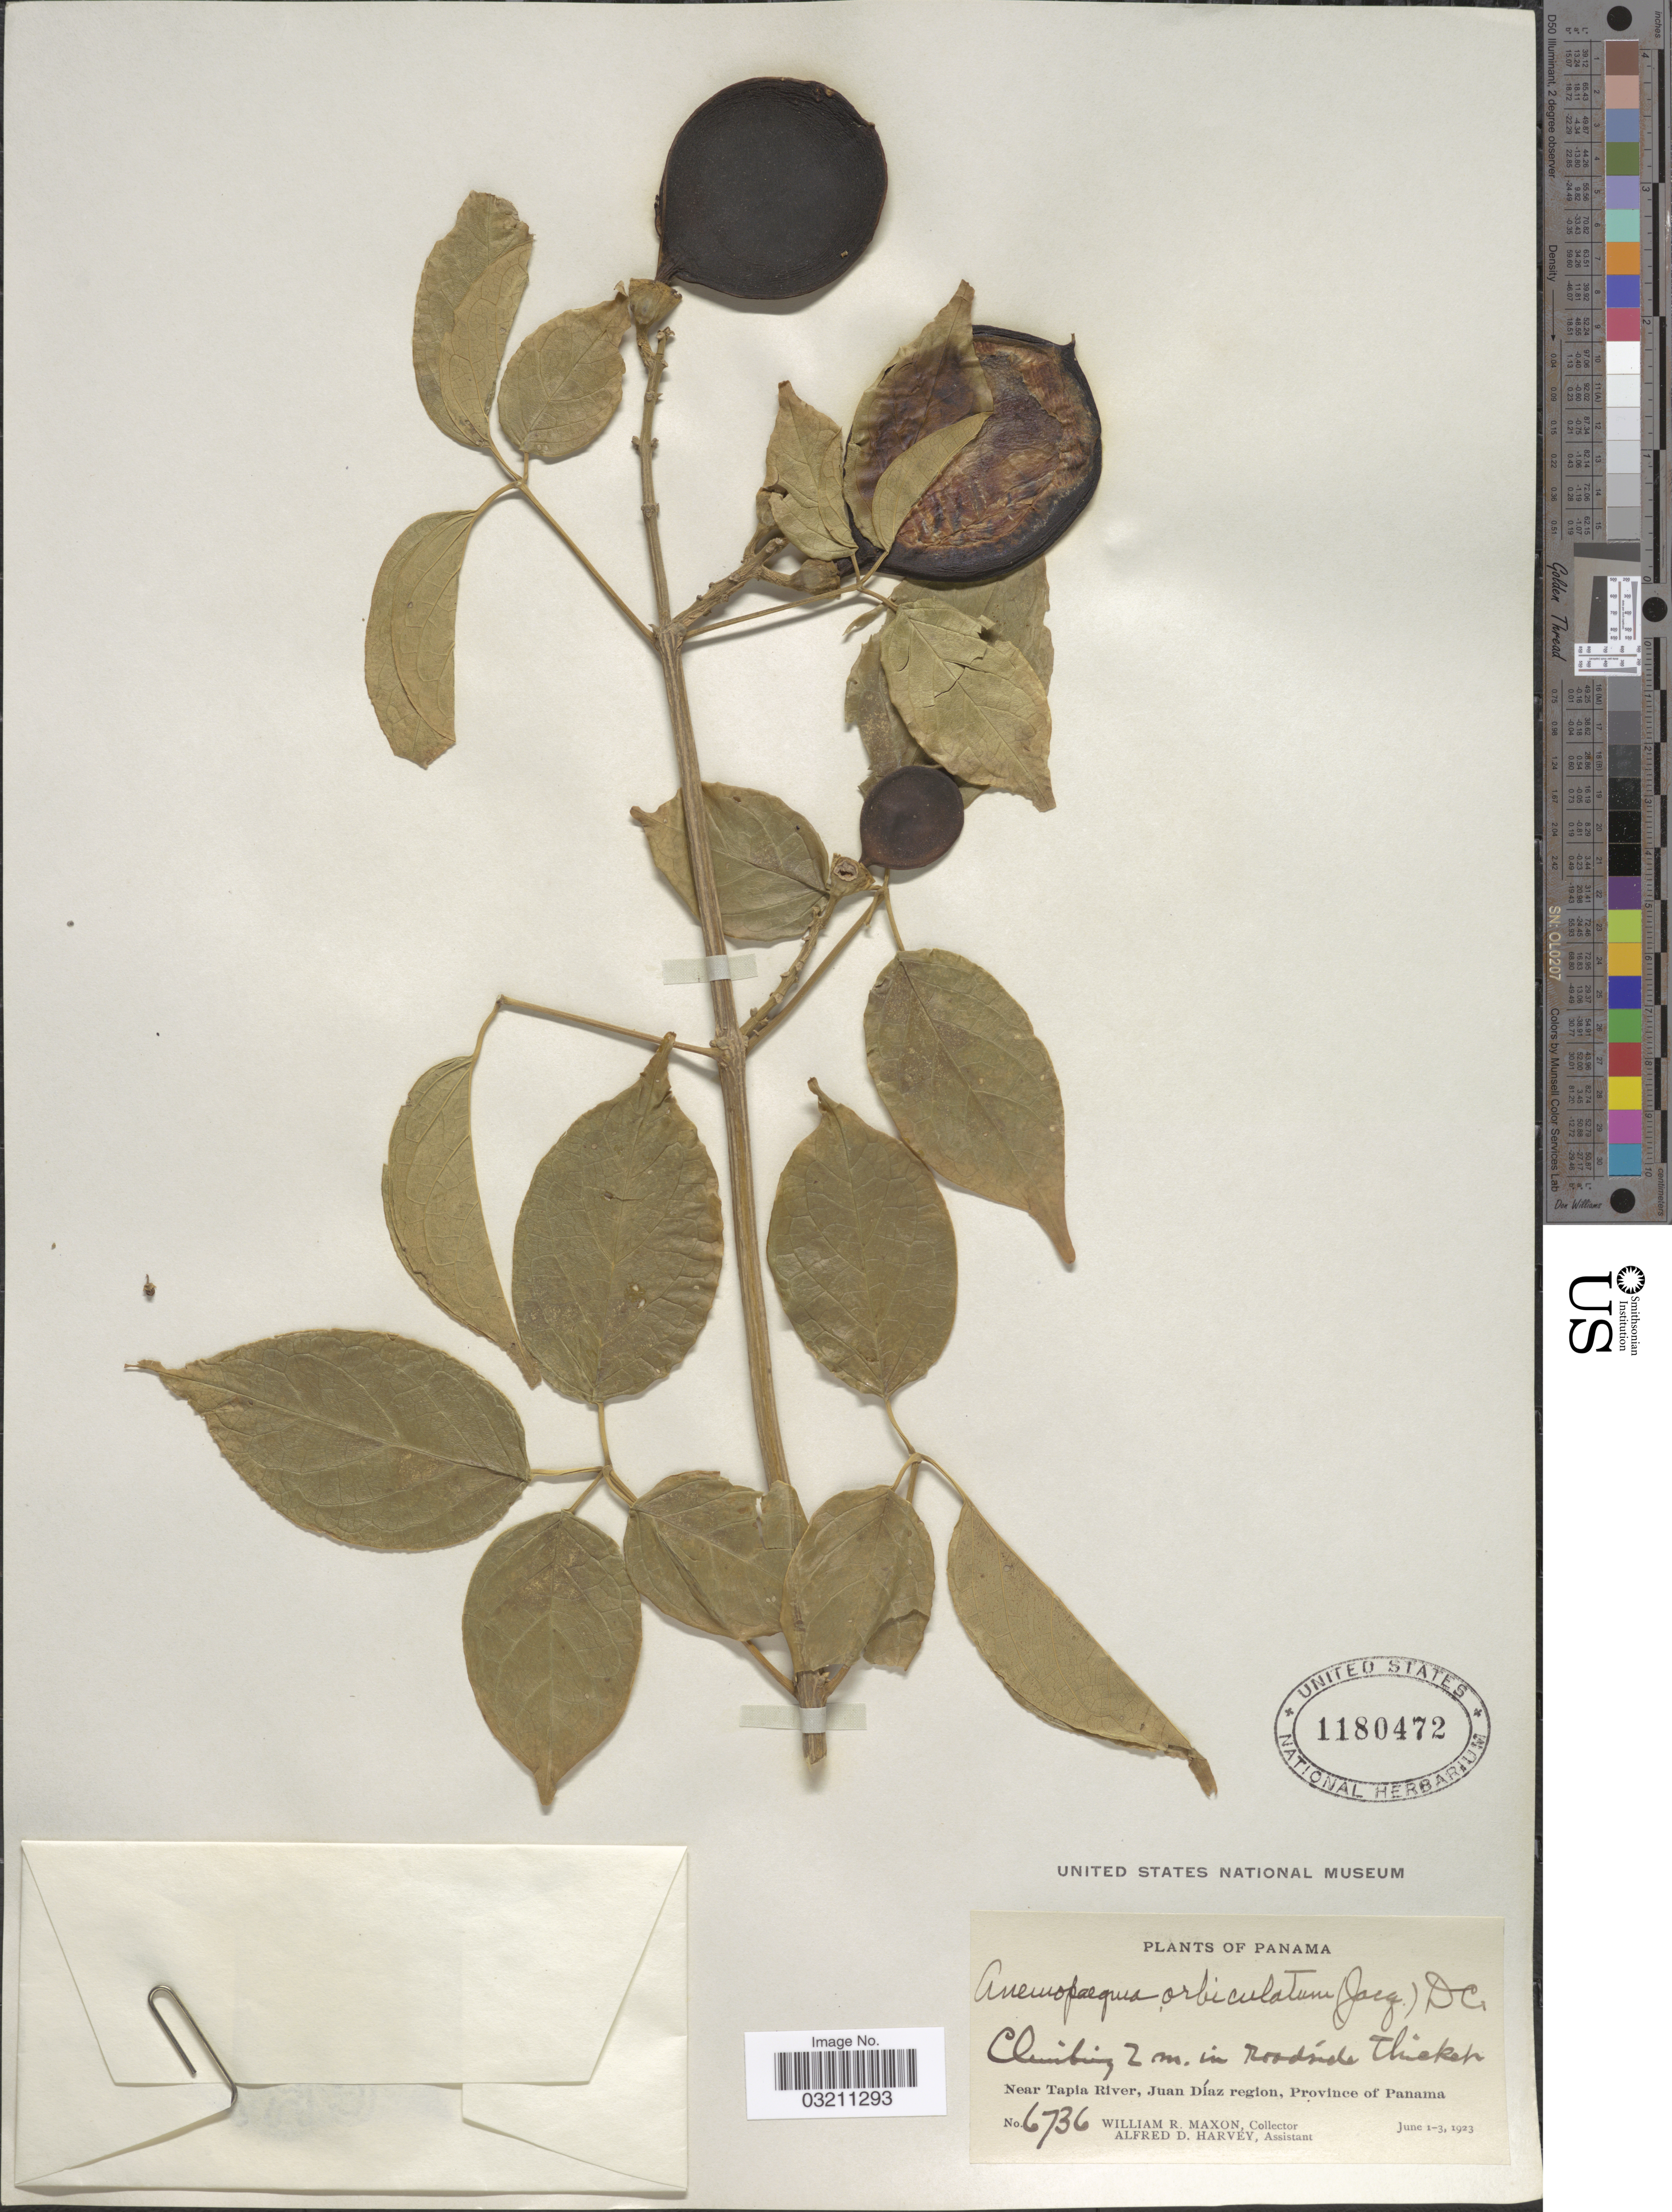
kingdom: Plantae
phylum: Tracheophyta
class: Magnoliopsida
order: Lamiales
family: Bignoniaceae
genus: Amphilophium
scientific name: Amphilophium orbiculatum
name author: (Jacq.) DC.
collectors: W. R. Maxon & A. D. Harvey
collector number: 6736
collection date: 1923-06-01/1923-06-03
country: Panama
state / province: Panamá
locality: Near Tapia River, Juan Díaz region.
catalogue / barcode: US 1180472